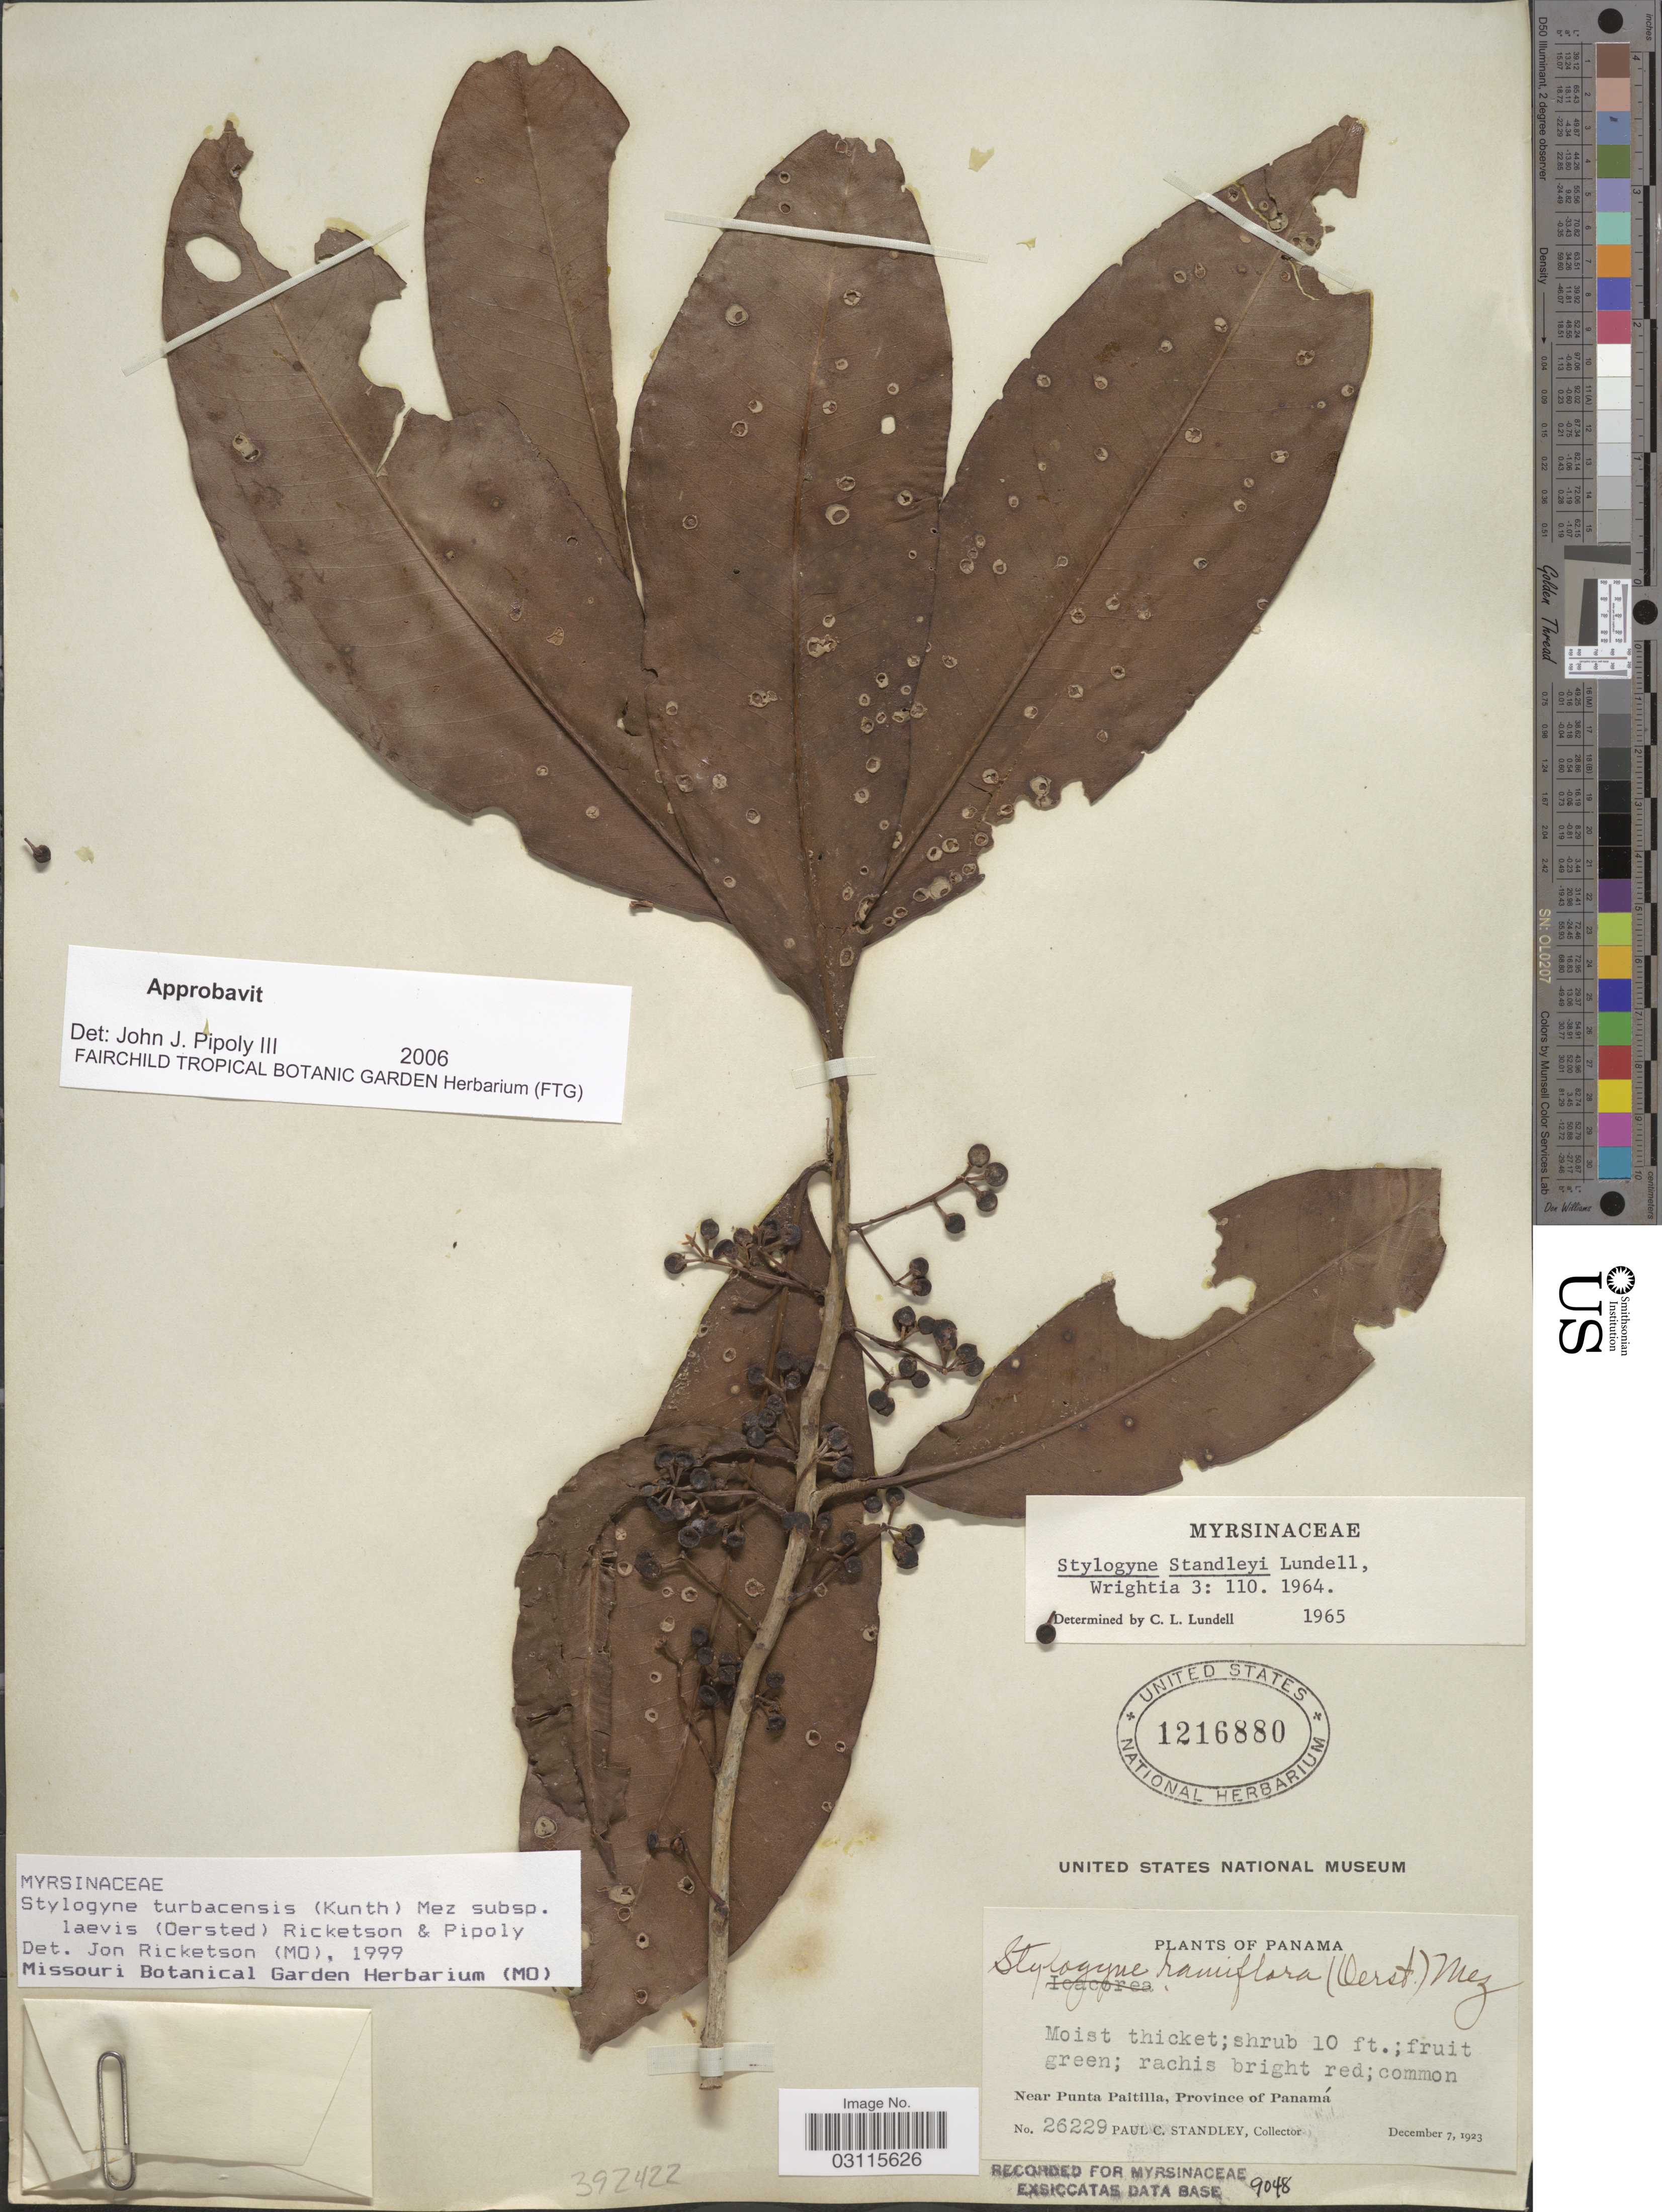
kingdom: Plantae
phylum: Tracheophyta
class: Magnoliopsida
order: Ericales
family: Primulaceae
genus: Stylogyne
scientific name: Stylogyne turbacensis subsp. laevis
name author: (Oerst.) Ricketson & Pipoly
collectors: P. C. Standley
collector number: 26229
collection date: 1923-12-07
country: Panama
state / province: Panamá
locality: Near Punta Paitilla, Province of Panamá.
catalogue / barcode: US 1216880